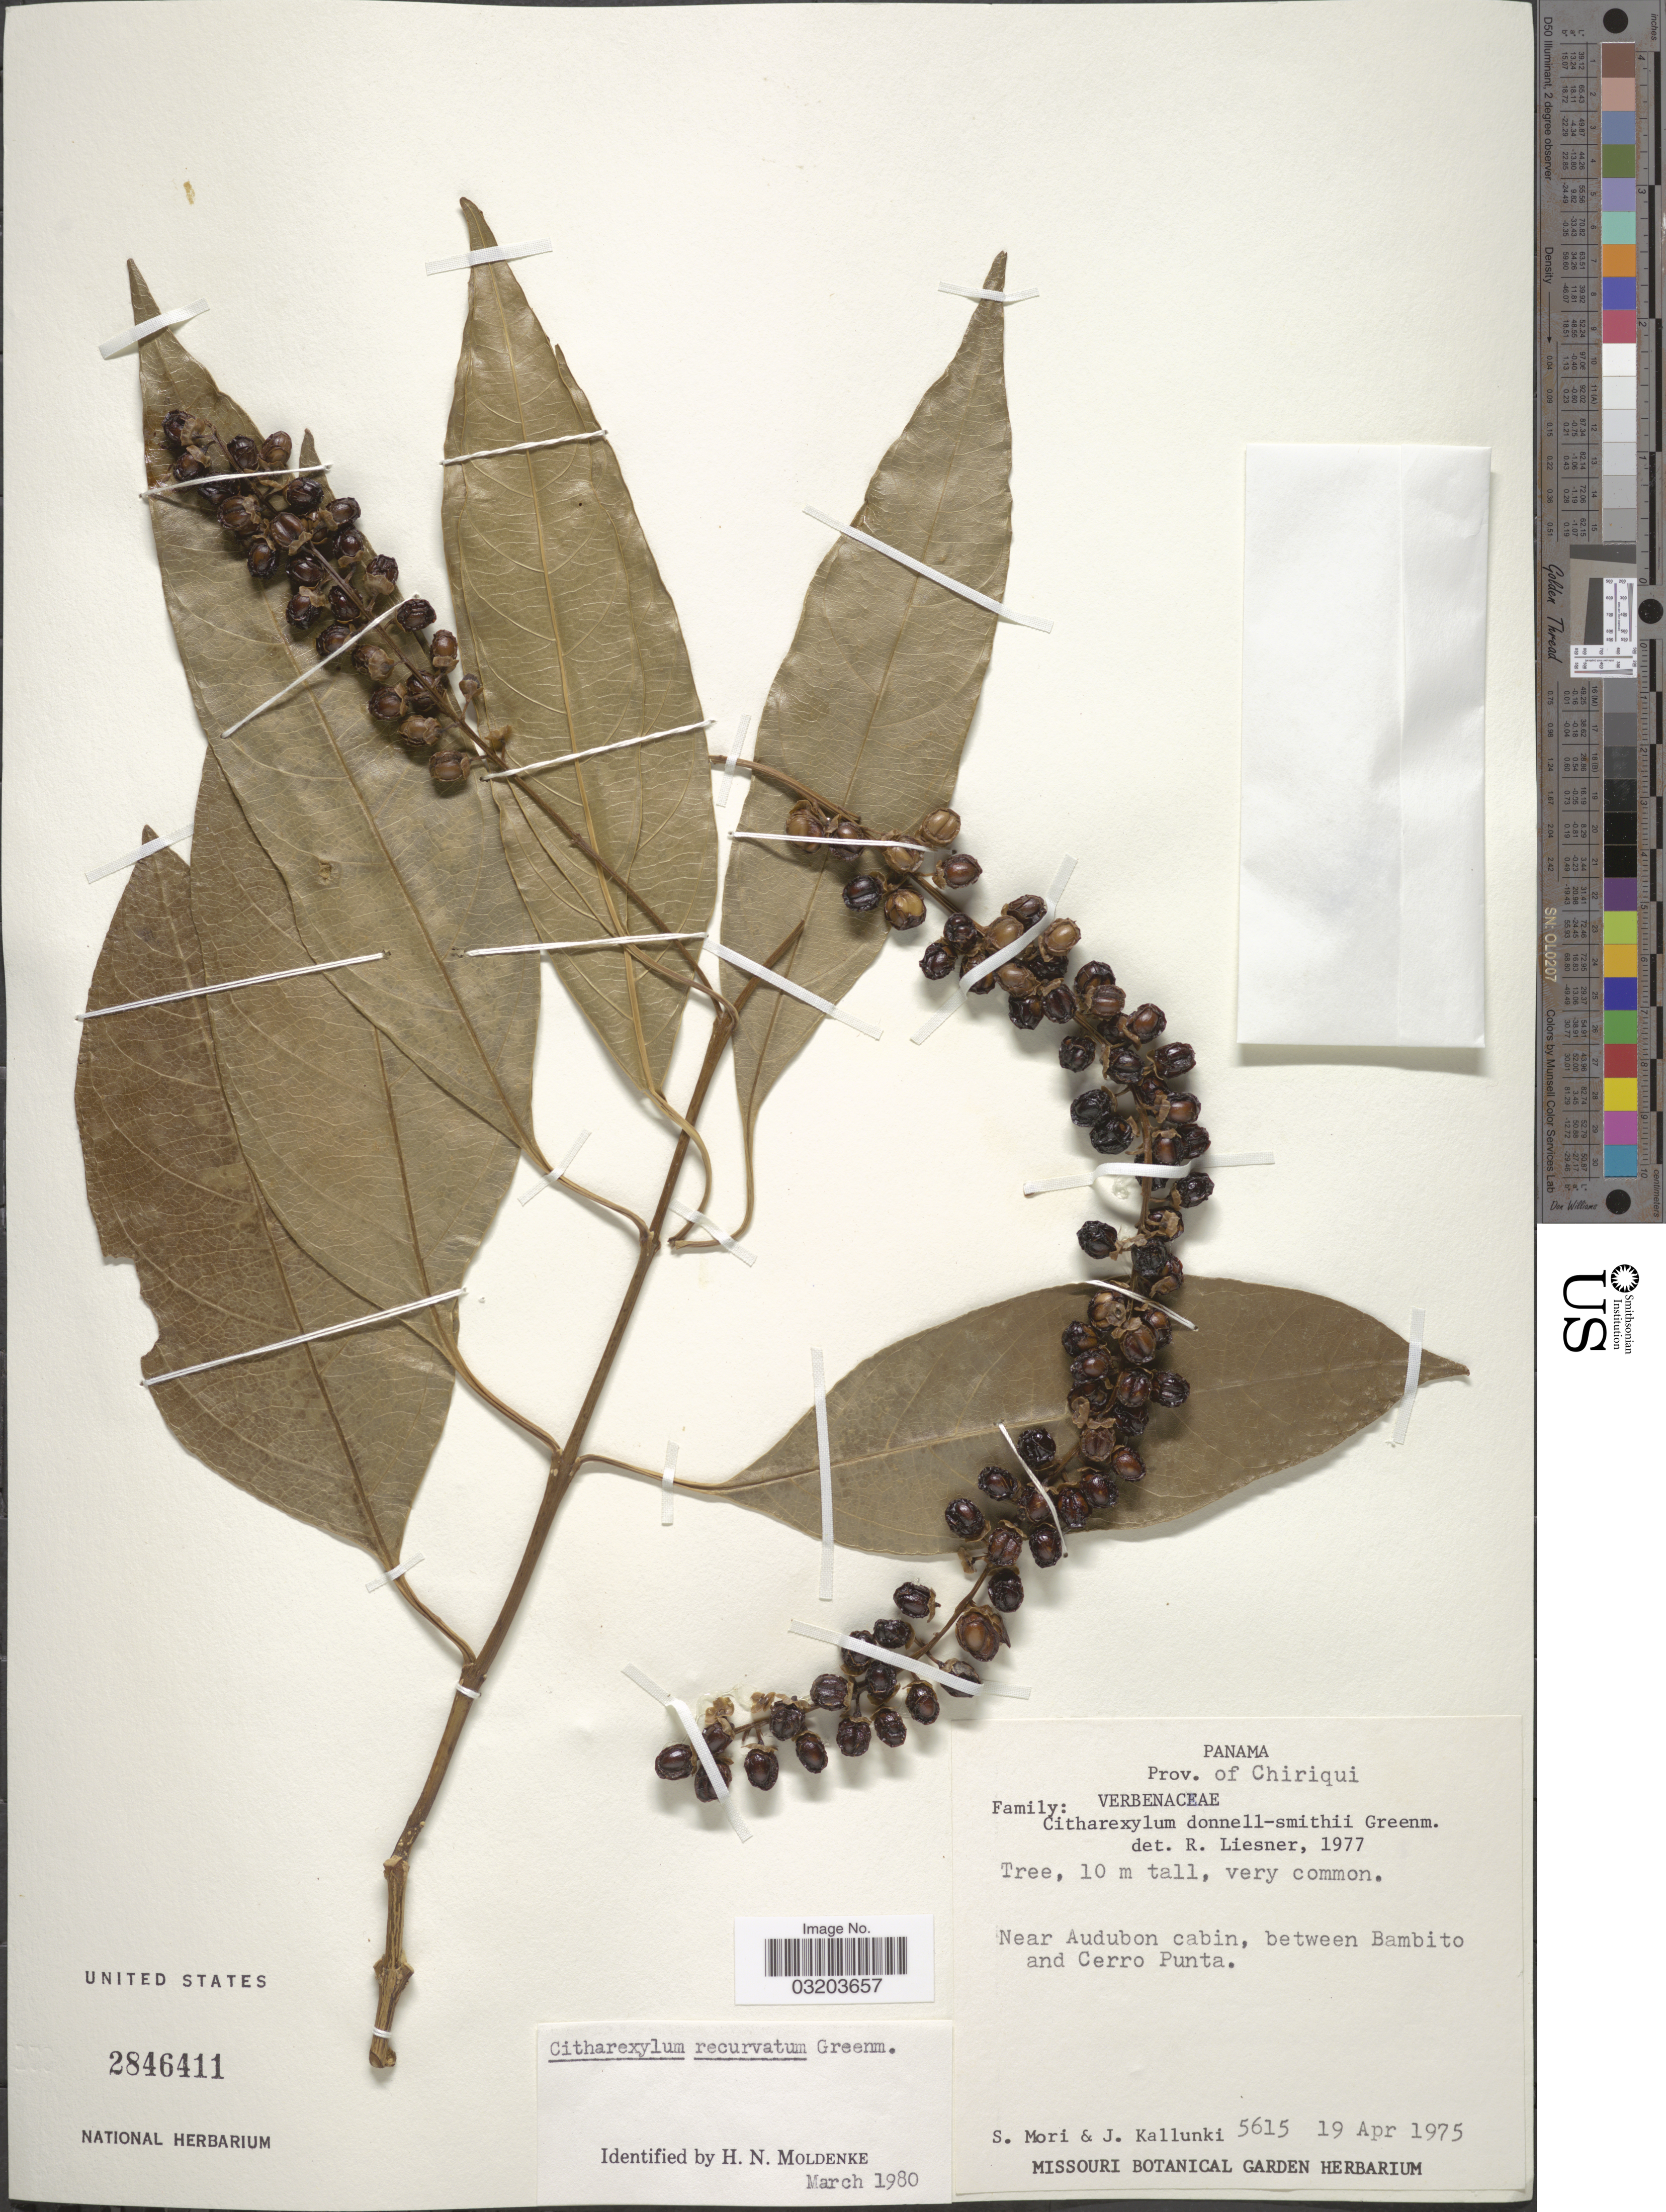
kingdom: Plantae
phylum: Tracheophyta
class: Magnoliopsida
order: Lamiales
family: Verbenaceae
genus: Citharexylum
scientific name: Citharexylum recurvatum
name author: Greenm.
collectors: S. Mori & J. Kallunki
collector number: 5615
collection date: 1975-04-19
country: Panama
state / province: Chiriqui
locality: Near Audubon cabin, between Bambito and Cerro Punta.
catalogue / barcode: US 2846411